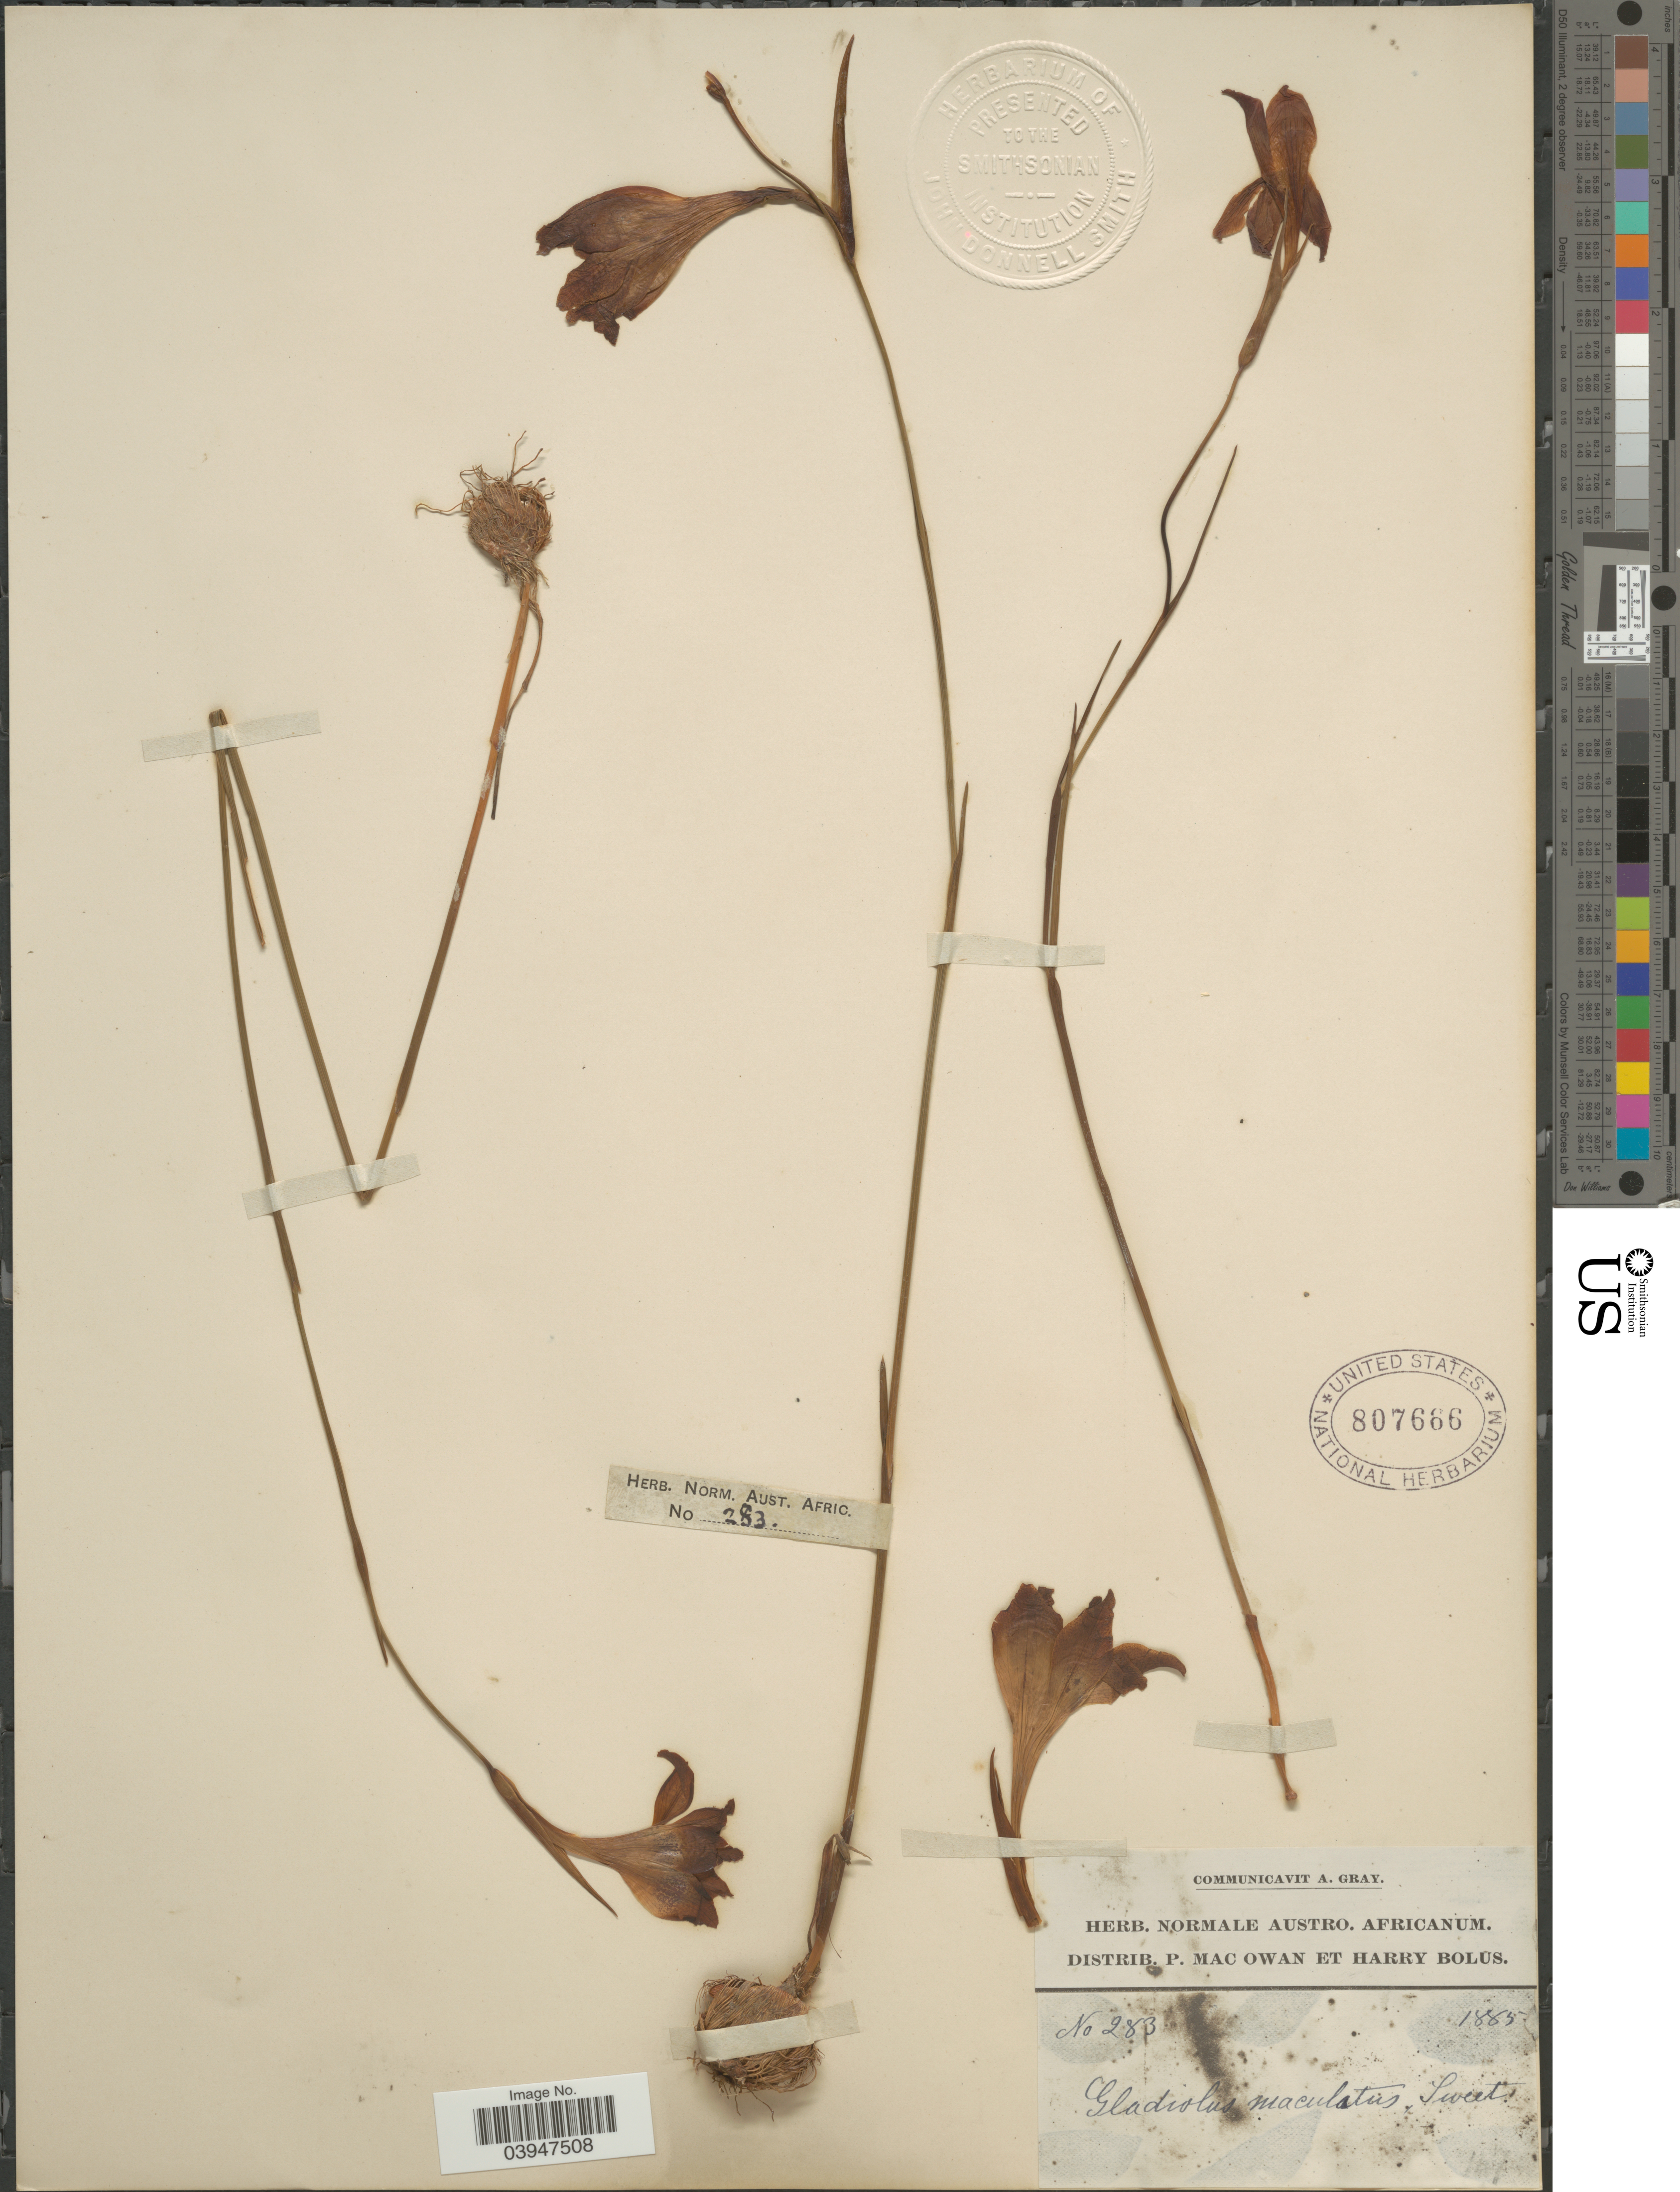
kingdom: Plantae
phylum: Tracheophyta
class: Liliopsida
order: Asparagales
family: Iridaceae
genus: Gladiolus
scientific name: Gladiolus maculatus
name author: Sweet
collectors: P. MacOwan & H. Bolus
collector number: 283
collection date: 1885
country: South Africa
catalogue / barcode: US 807666